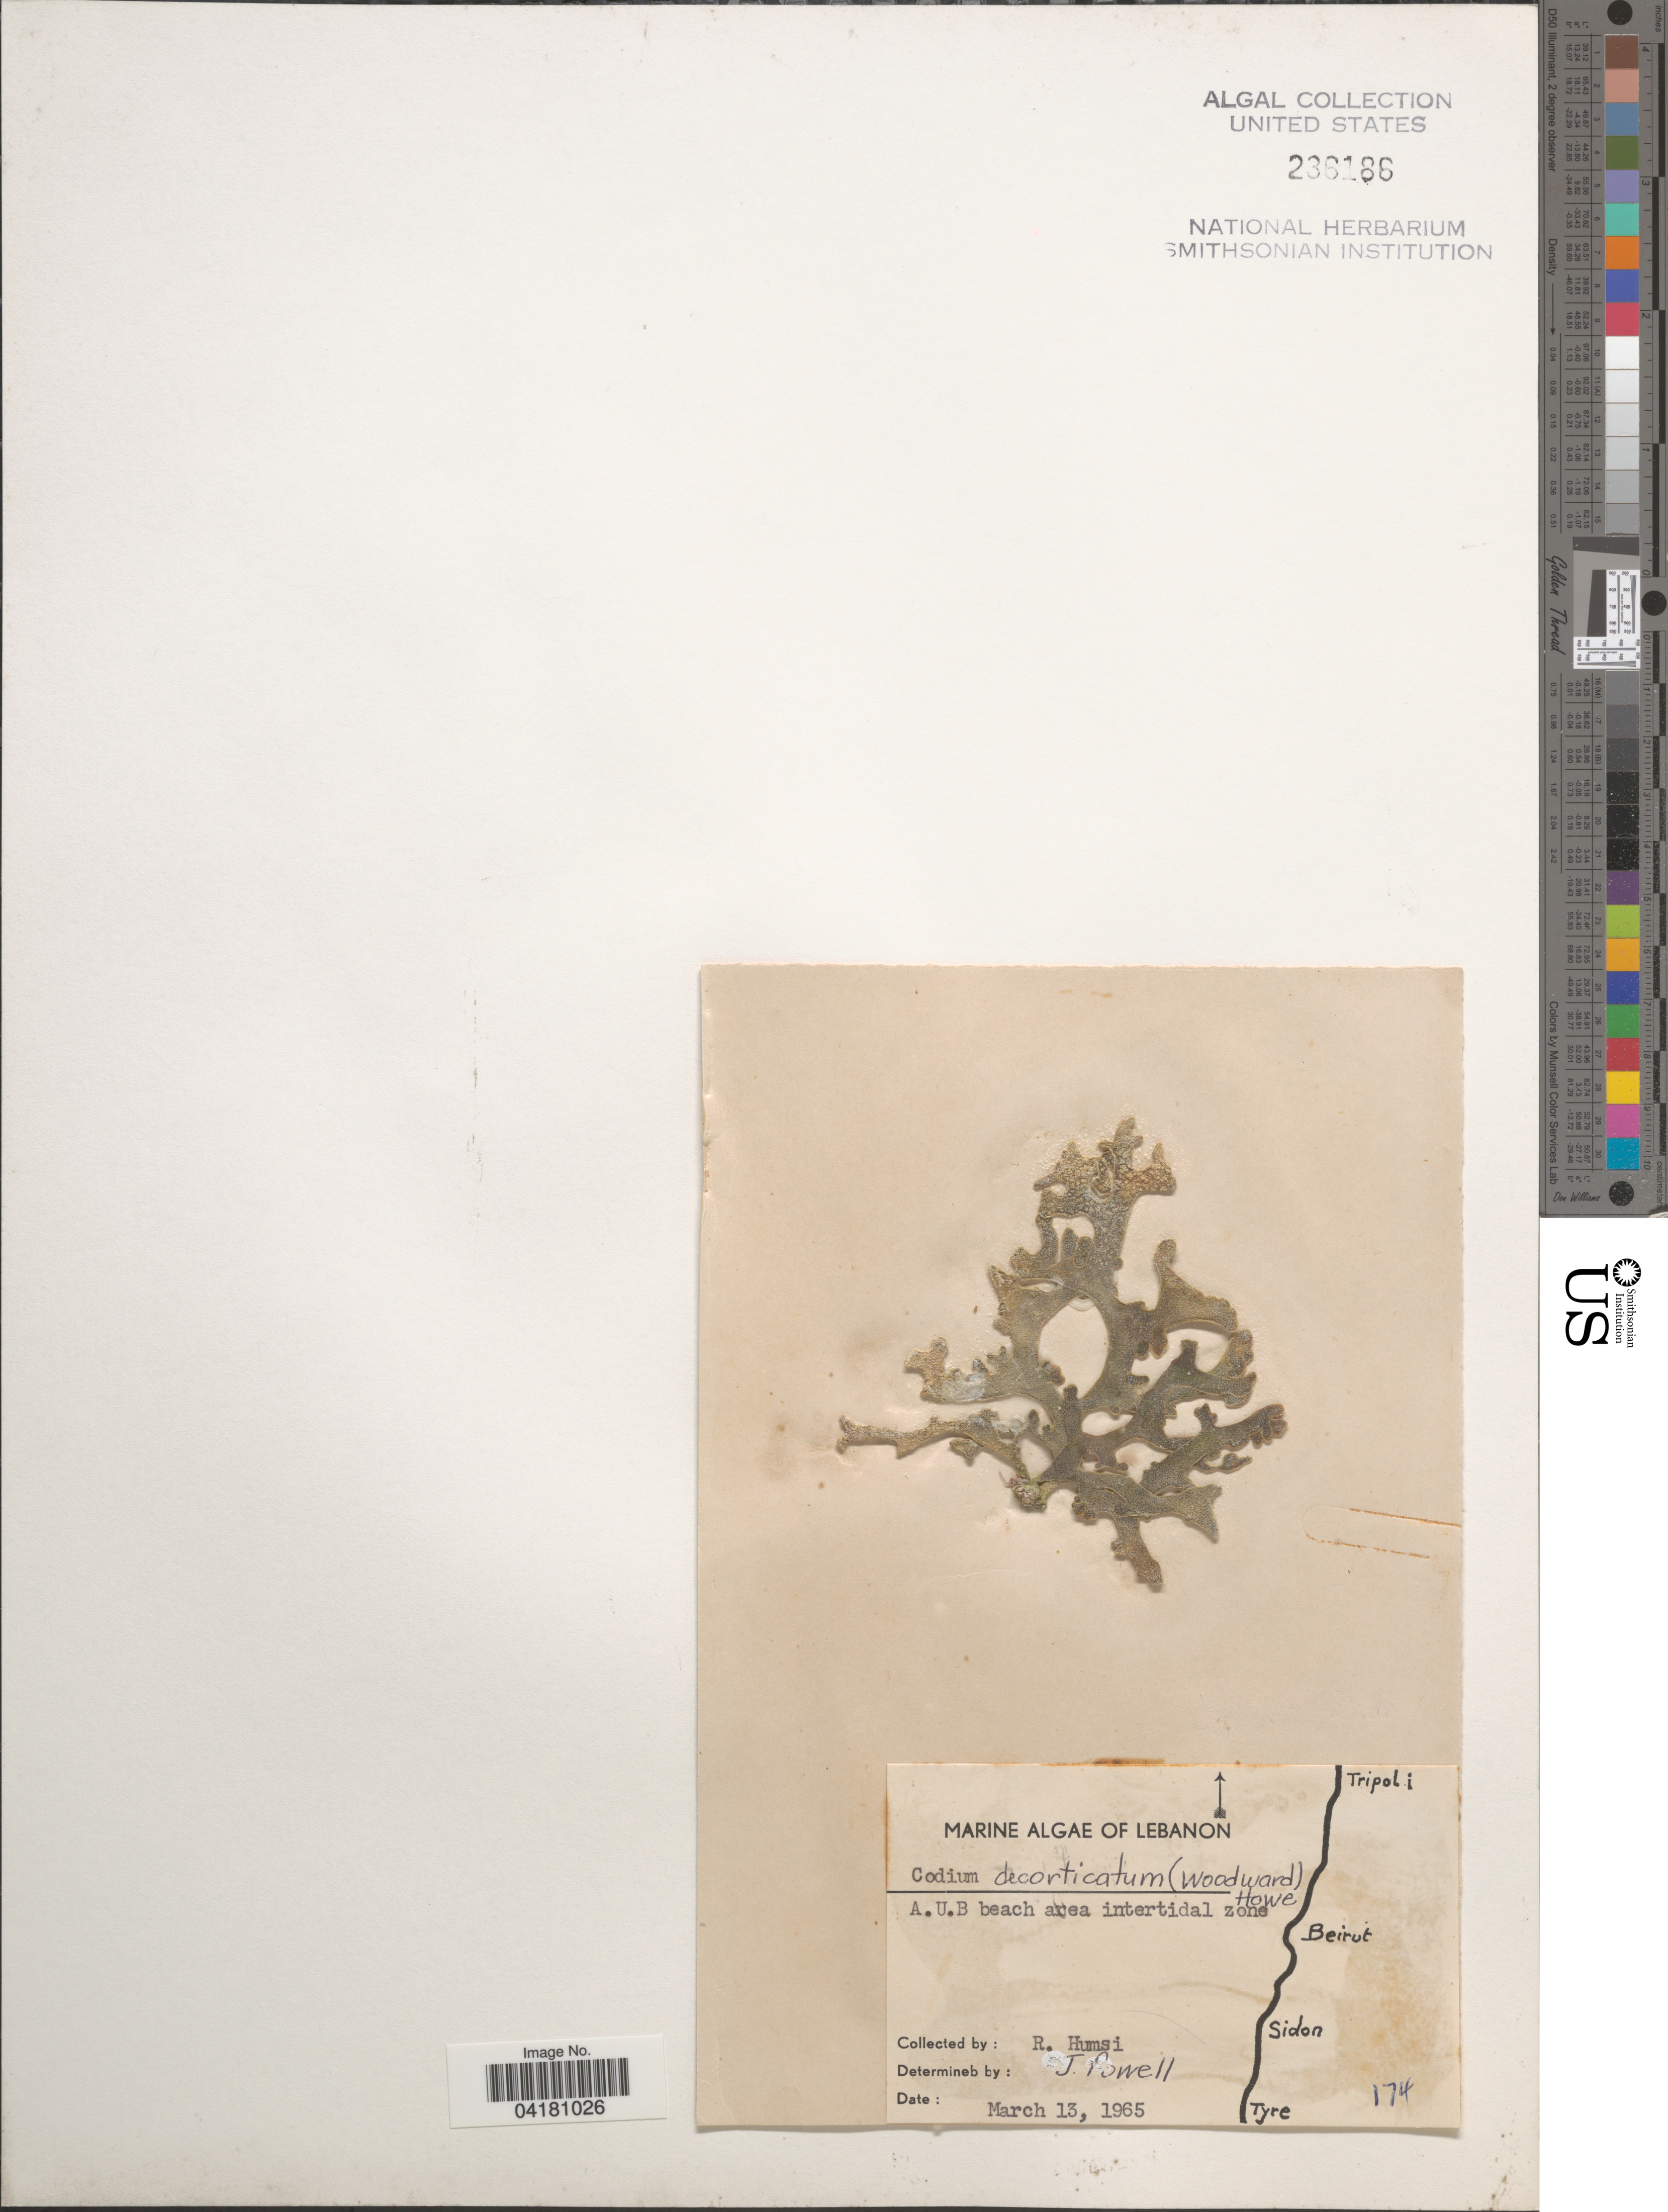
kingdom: Plantae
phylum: Chlorophyta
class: Ulvophyceae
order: Bryopsidales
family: Codiaceae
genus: Codium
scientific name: Codium decorticatum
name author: (Woodw.) M. Howe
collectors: R. Humsi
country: Lebanon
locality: A.U.B beach area intertidal zone.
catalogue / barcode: US 236186